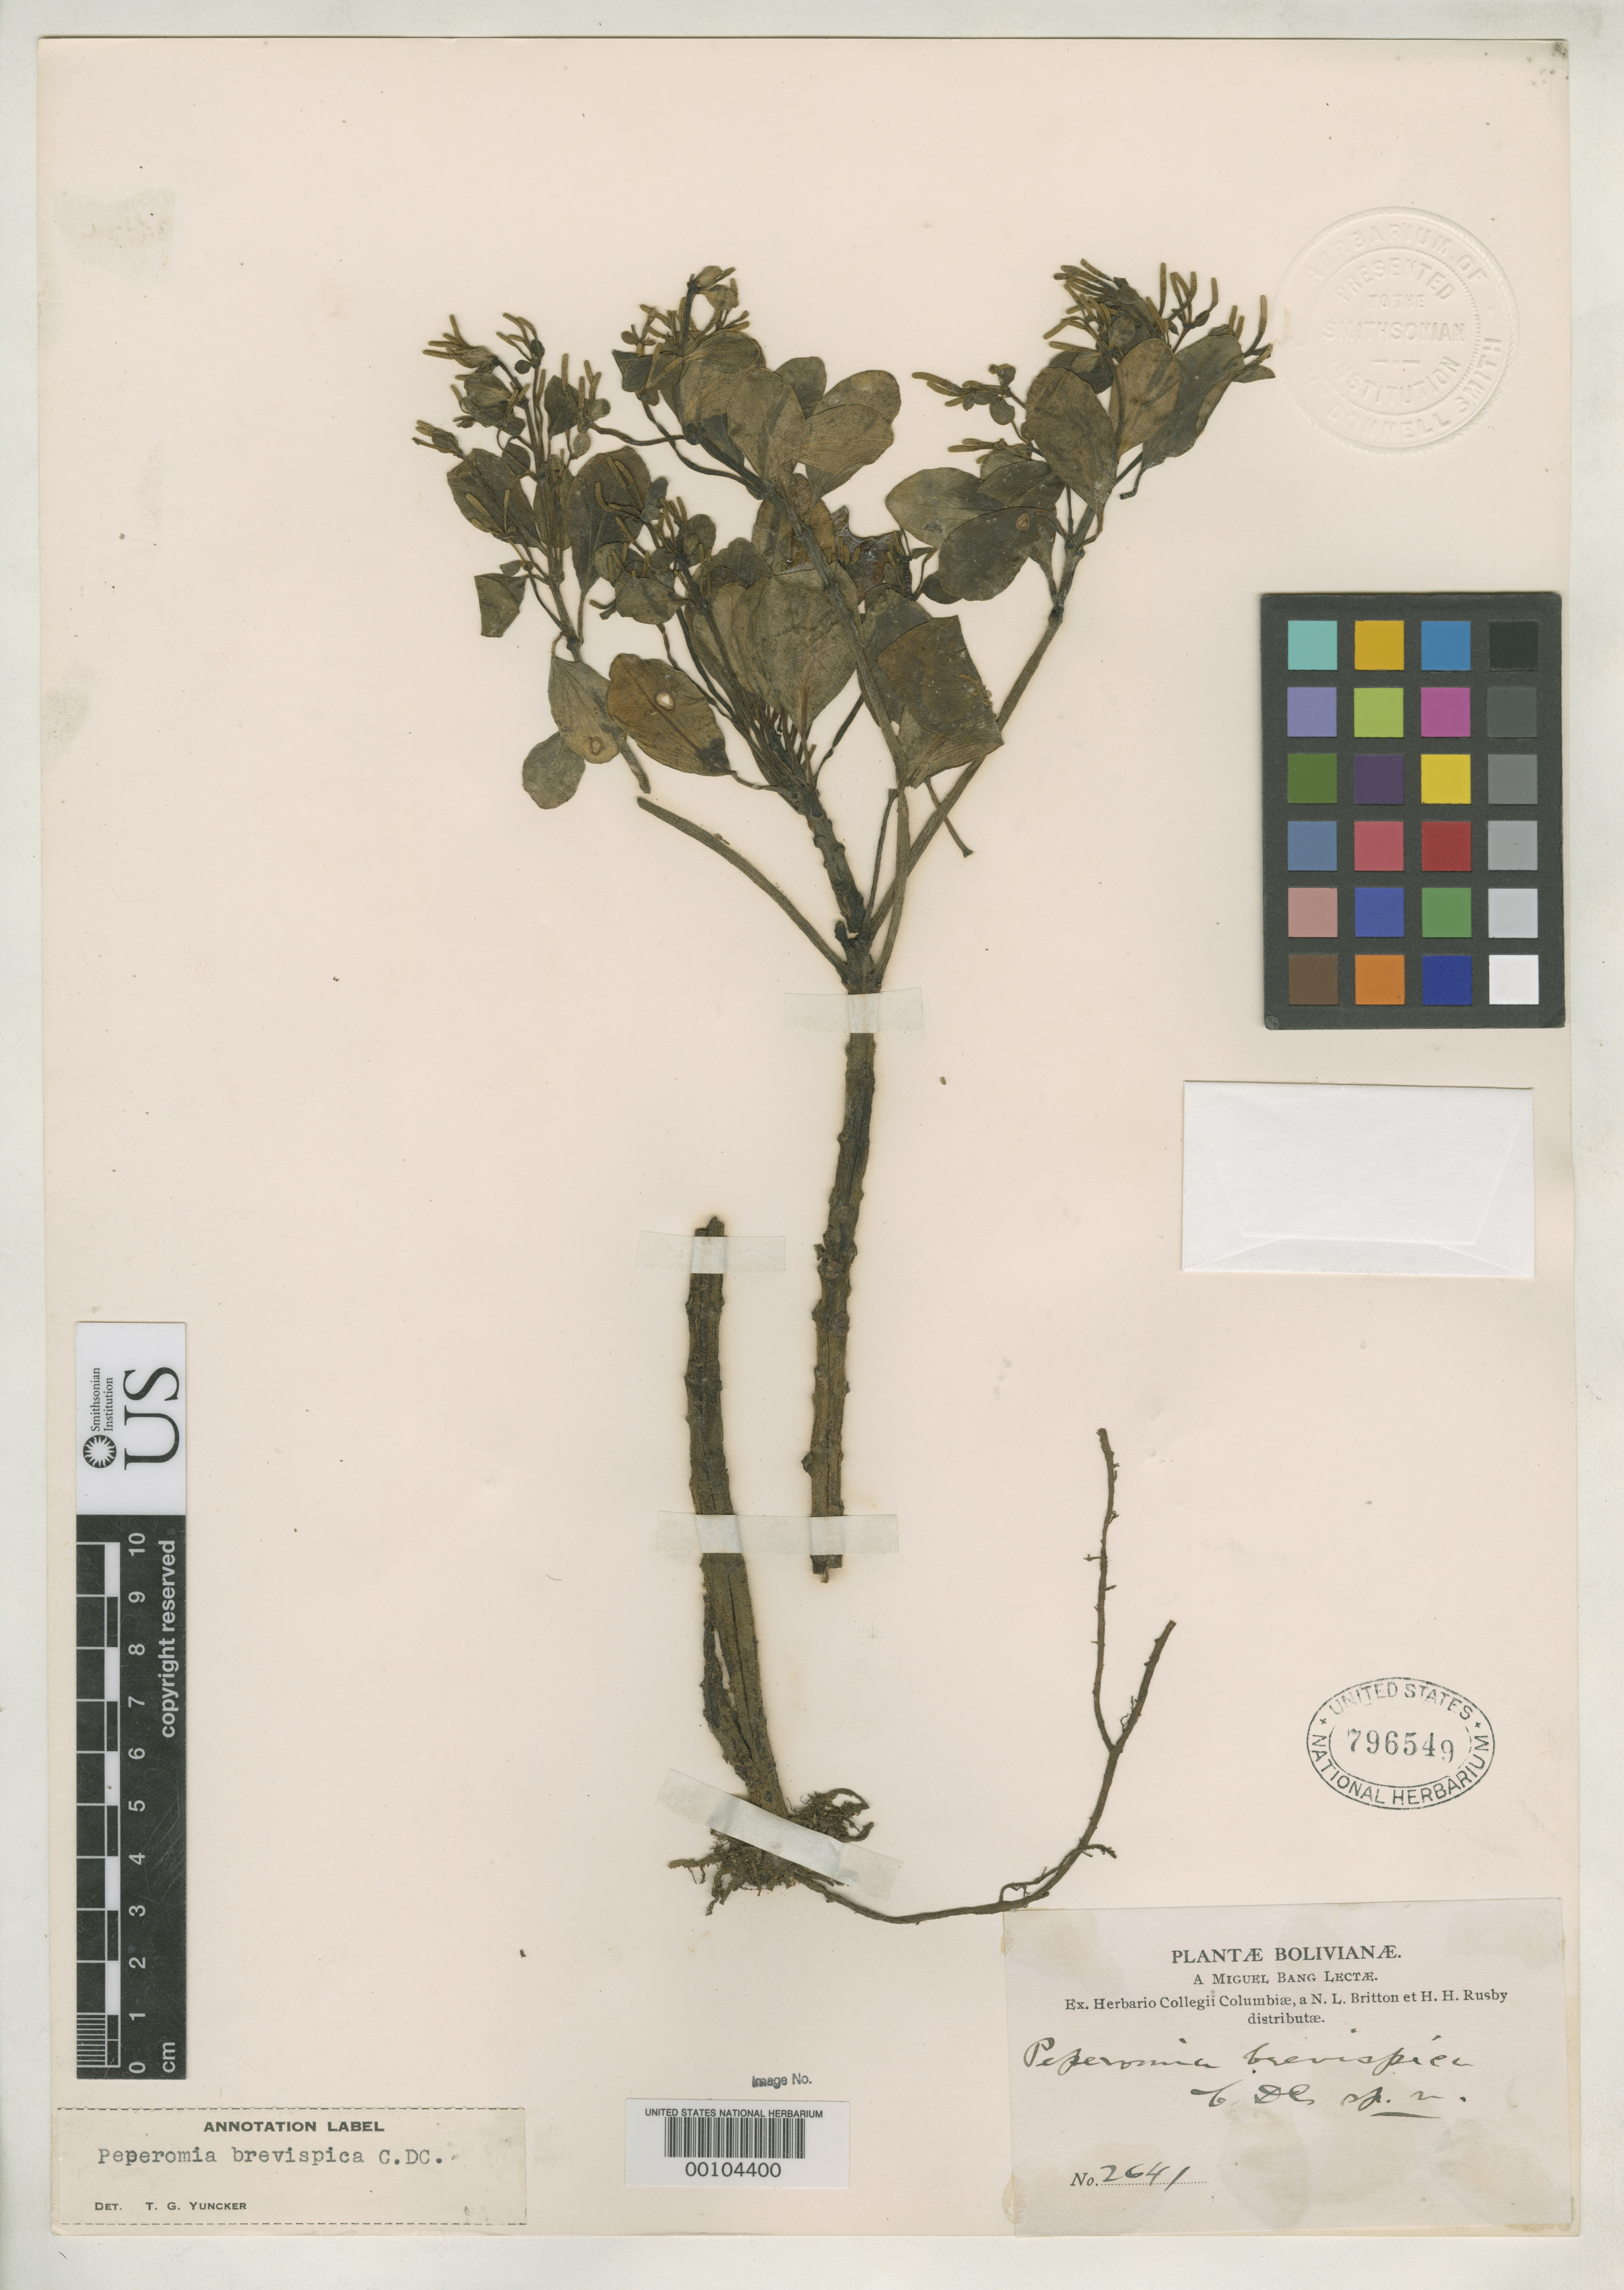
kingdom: Plantae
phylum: Tracheophyta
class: Magnoliopsida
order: Piperales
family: Piperaceae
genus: Peperomia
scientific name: Peperomia brevispica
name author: C. DC.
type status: Isotype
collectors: M. Bang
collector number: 2641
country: Bolivia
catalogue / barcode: US 796549